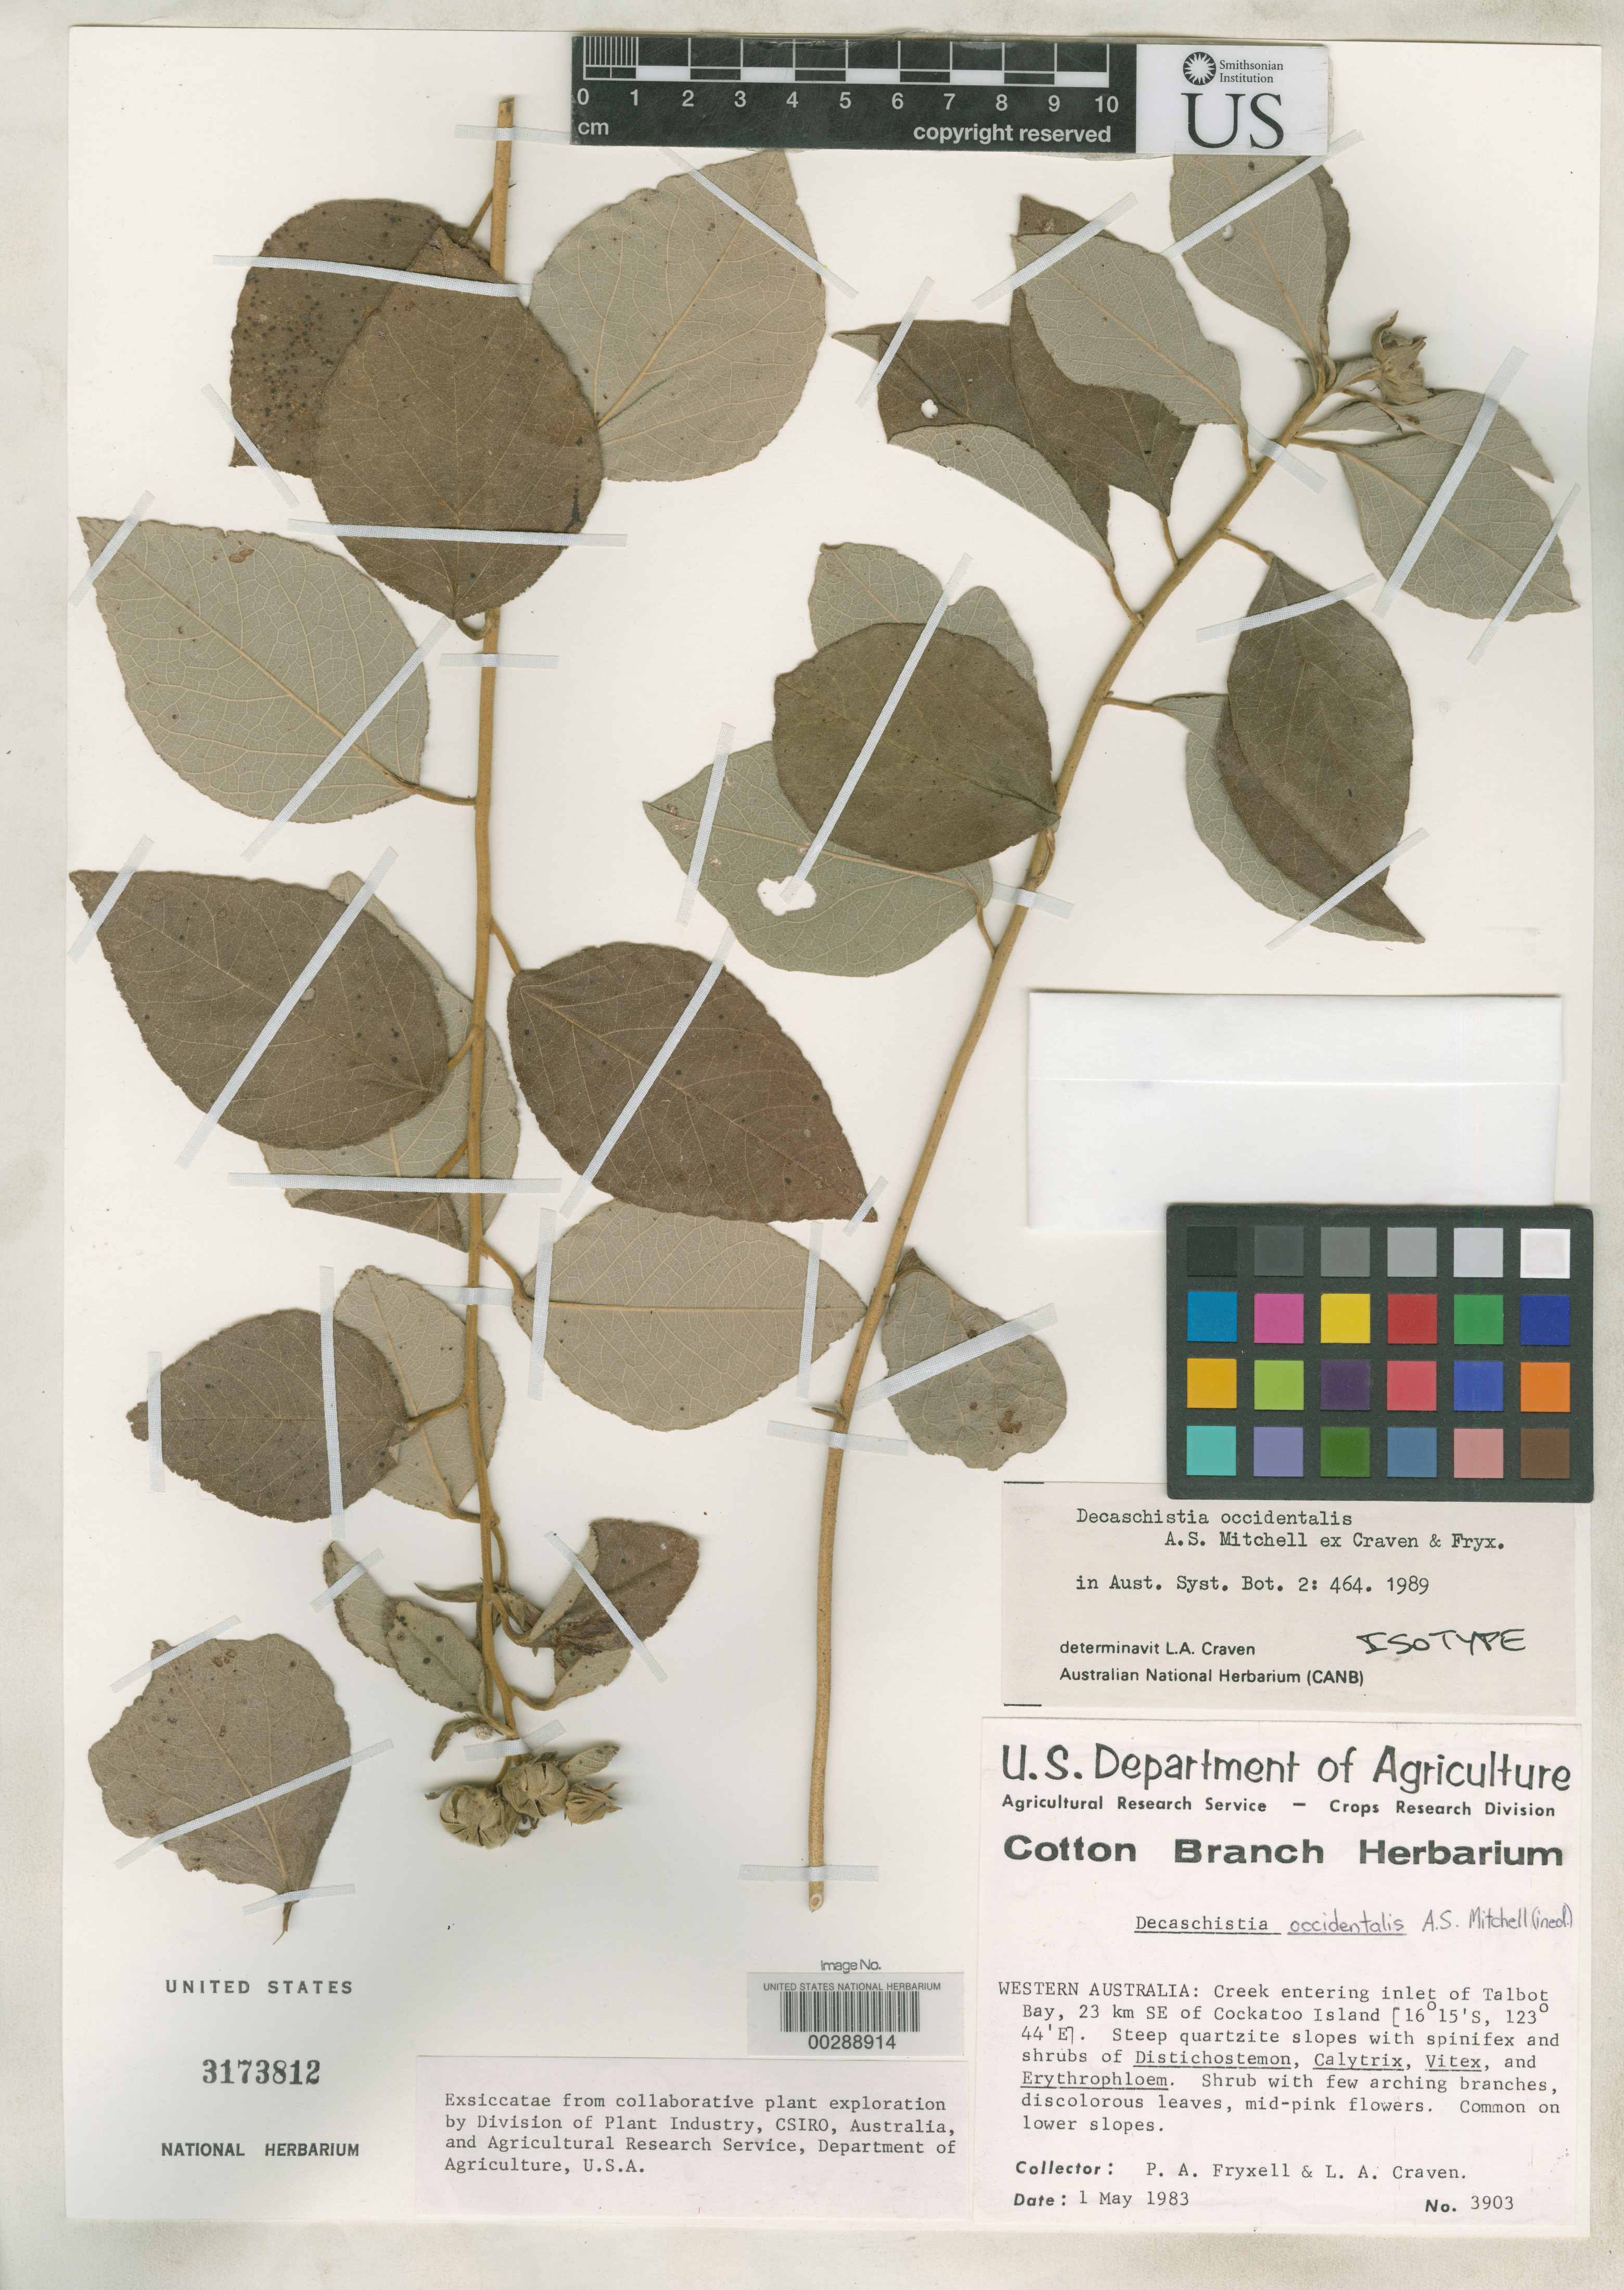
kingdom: Plantae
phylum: Tracheophyta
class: Magnoliopsida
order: Malvales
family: Malvaceae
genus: Decaschistia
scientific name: Decaschistia occidentalis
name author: A.S. Mitch. ex Craven & Fryxell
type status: Isotype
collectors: P. A. Fryxell & L. A. Craven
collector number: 3903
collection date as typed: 01 May 1983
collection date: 1983-05-01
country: Australia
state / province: Western Australia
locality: Creek entering Inlet of Talbot bay, 23 km SE of Cockatoo Island.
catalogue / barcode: US 3173812